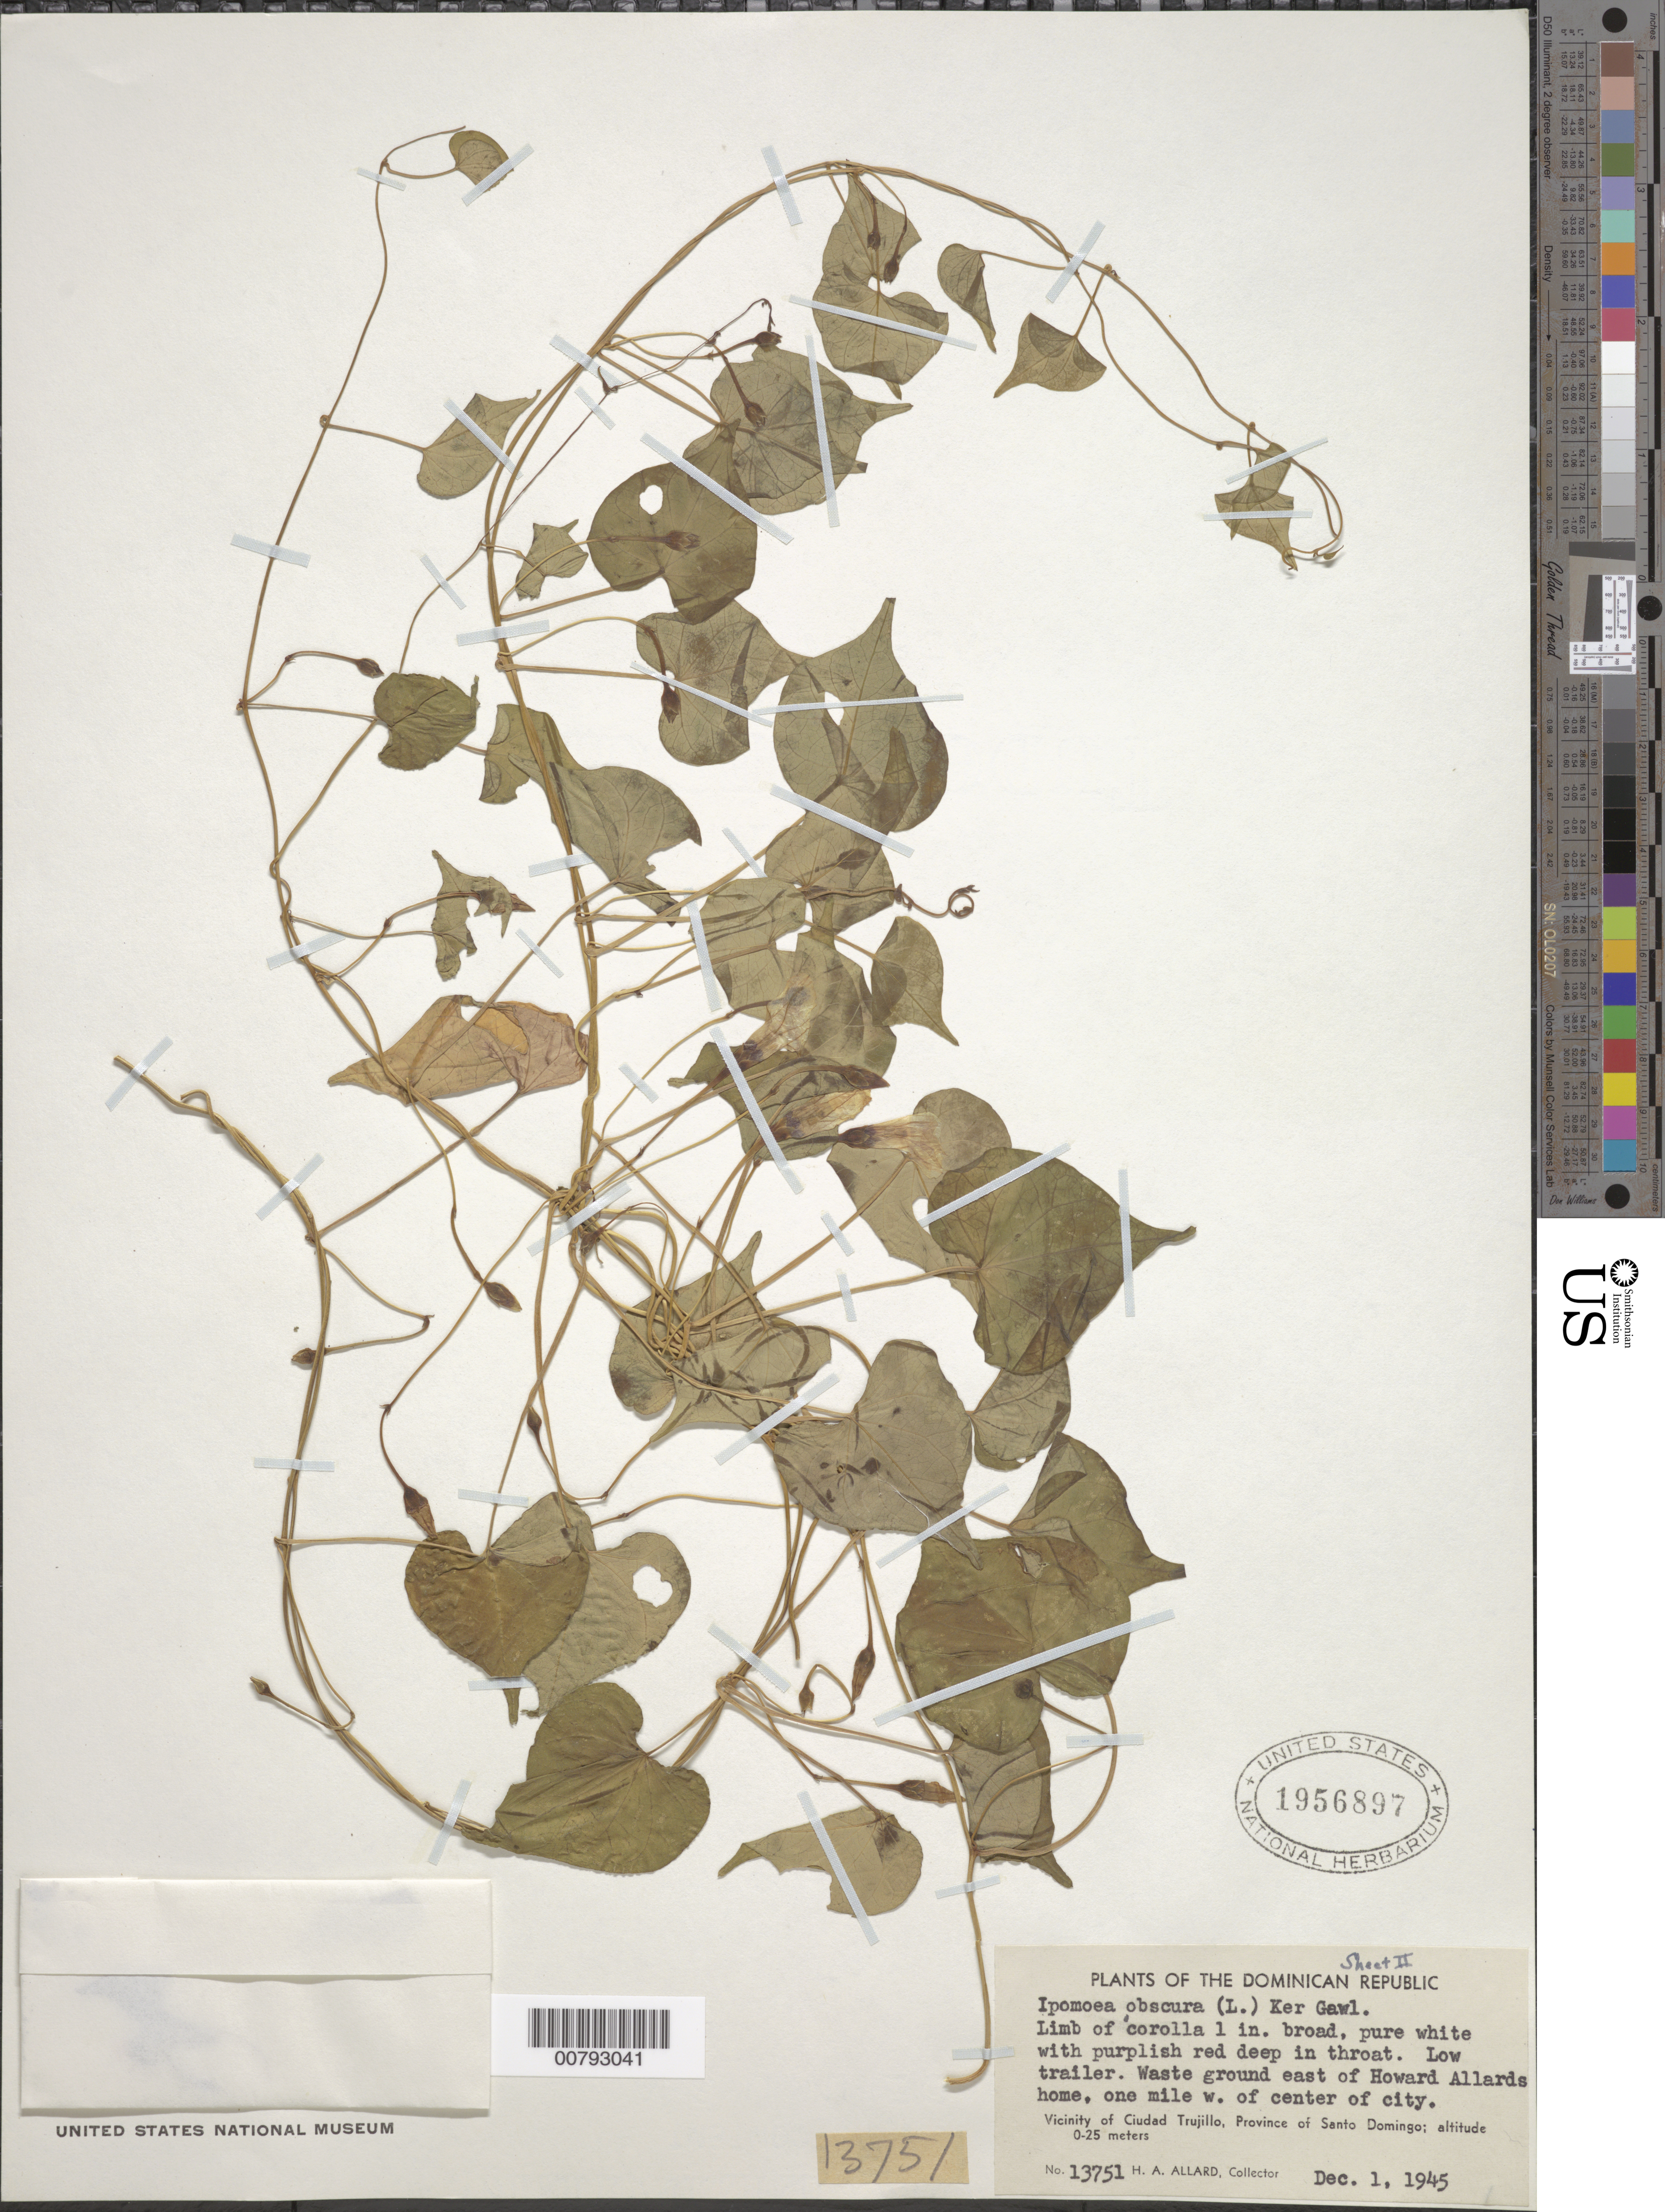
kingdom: Plantae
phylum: Tracheophyta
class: Magnoliopsida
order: Solanales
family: Convolvulaceae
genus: Ipomoea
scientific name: Ipomoea obscura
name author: (L.) Ker Gawl.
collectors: H. A. Allard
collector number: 13751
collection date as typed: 01 Dec 1945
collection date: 1945-12-01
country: Dominican Republic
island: Hispaniola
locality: Province of Santo Domingo, vicinity of Ciudad Trujillo, east of Howard Allard's home one mile W of center of city.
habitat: Waste ground.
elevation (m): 0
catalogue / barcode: US 1956897